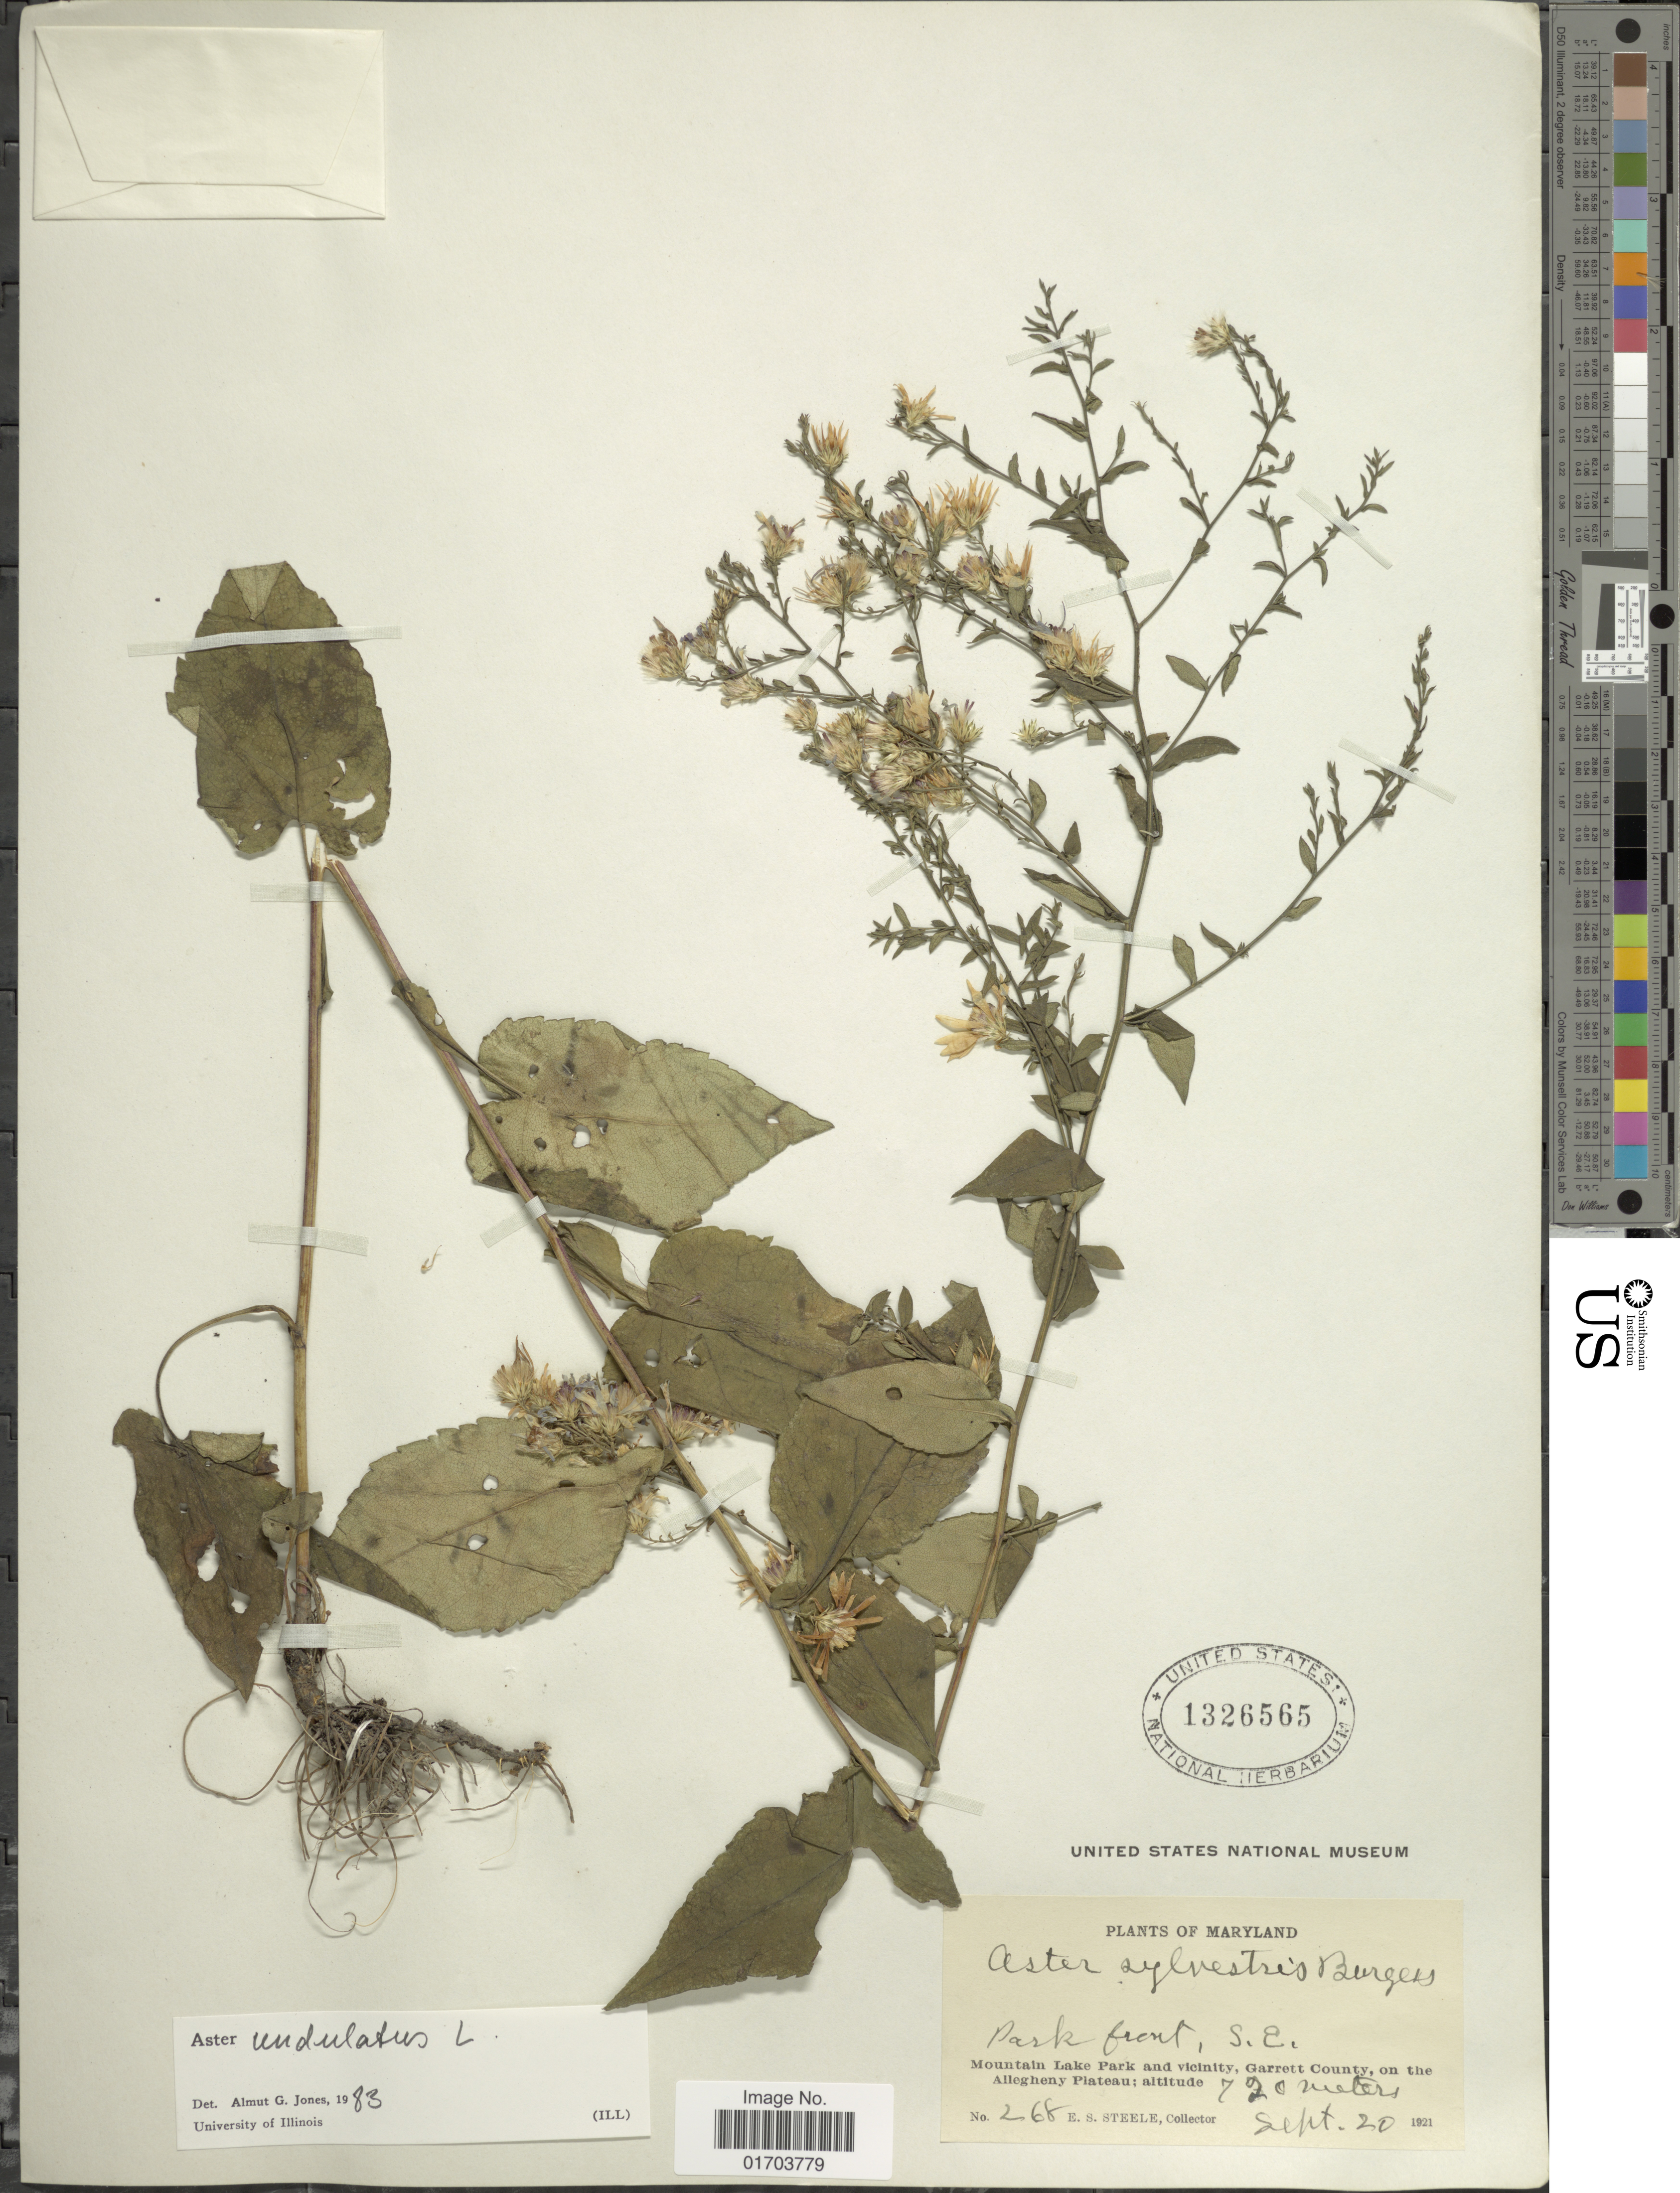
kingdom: Plantae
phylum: Tracheophyta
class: Magnoliopsida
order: Asterales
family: Asteraceae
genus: Symphyotrichum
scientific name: Symphyotrichum undulatum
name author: (L.) G.L. Nesom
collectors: E. Steele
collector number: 268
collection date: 1921-09-20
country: United States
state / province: Maryland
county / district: Garrett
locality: Park front, S.E. Mountain Lake Park and vicinity, Garrett County, on the Allegheny Plateau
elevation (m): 720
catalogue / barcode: US 1326565